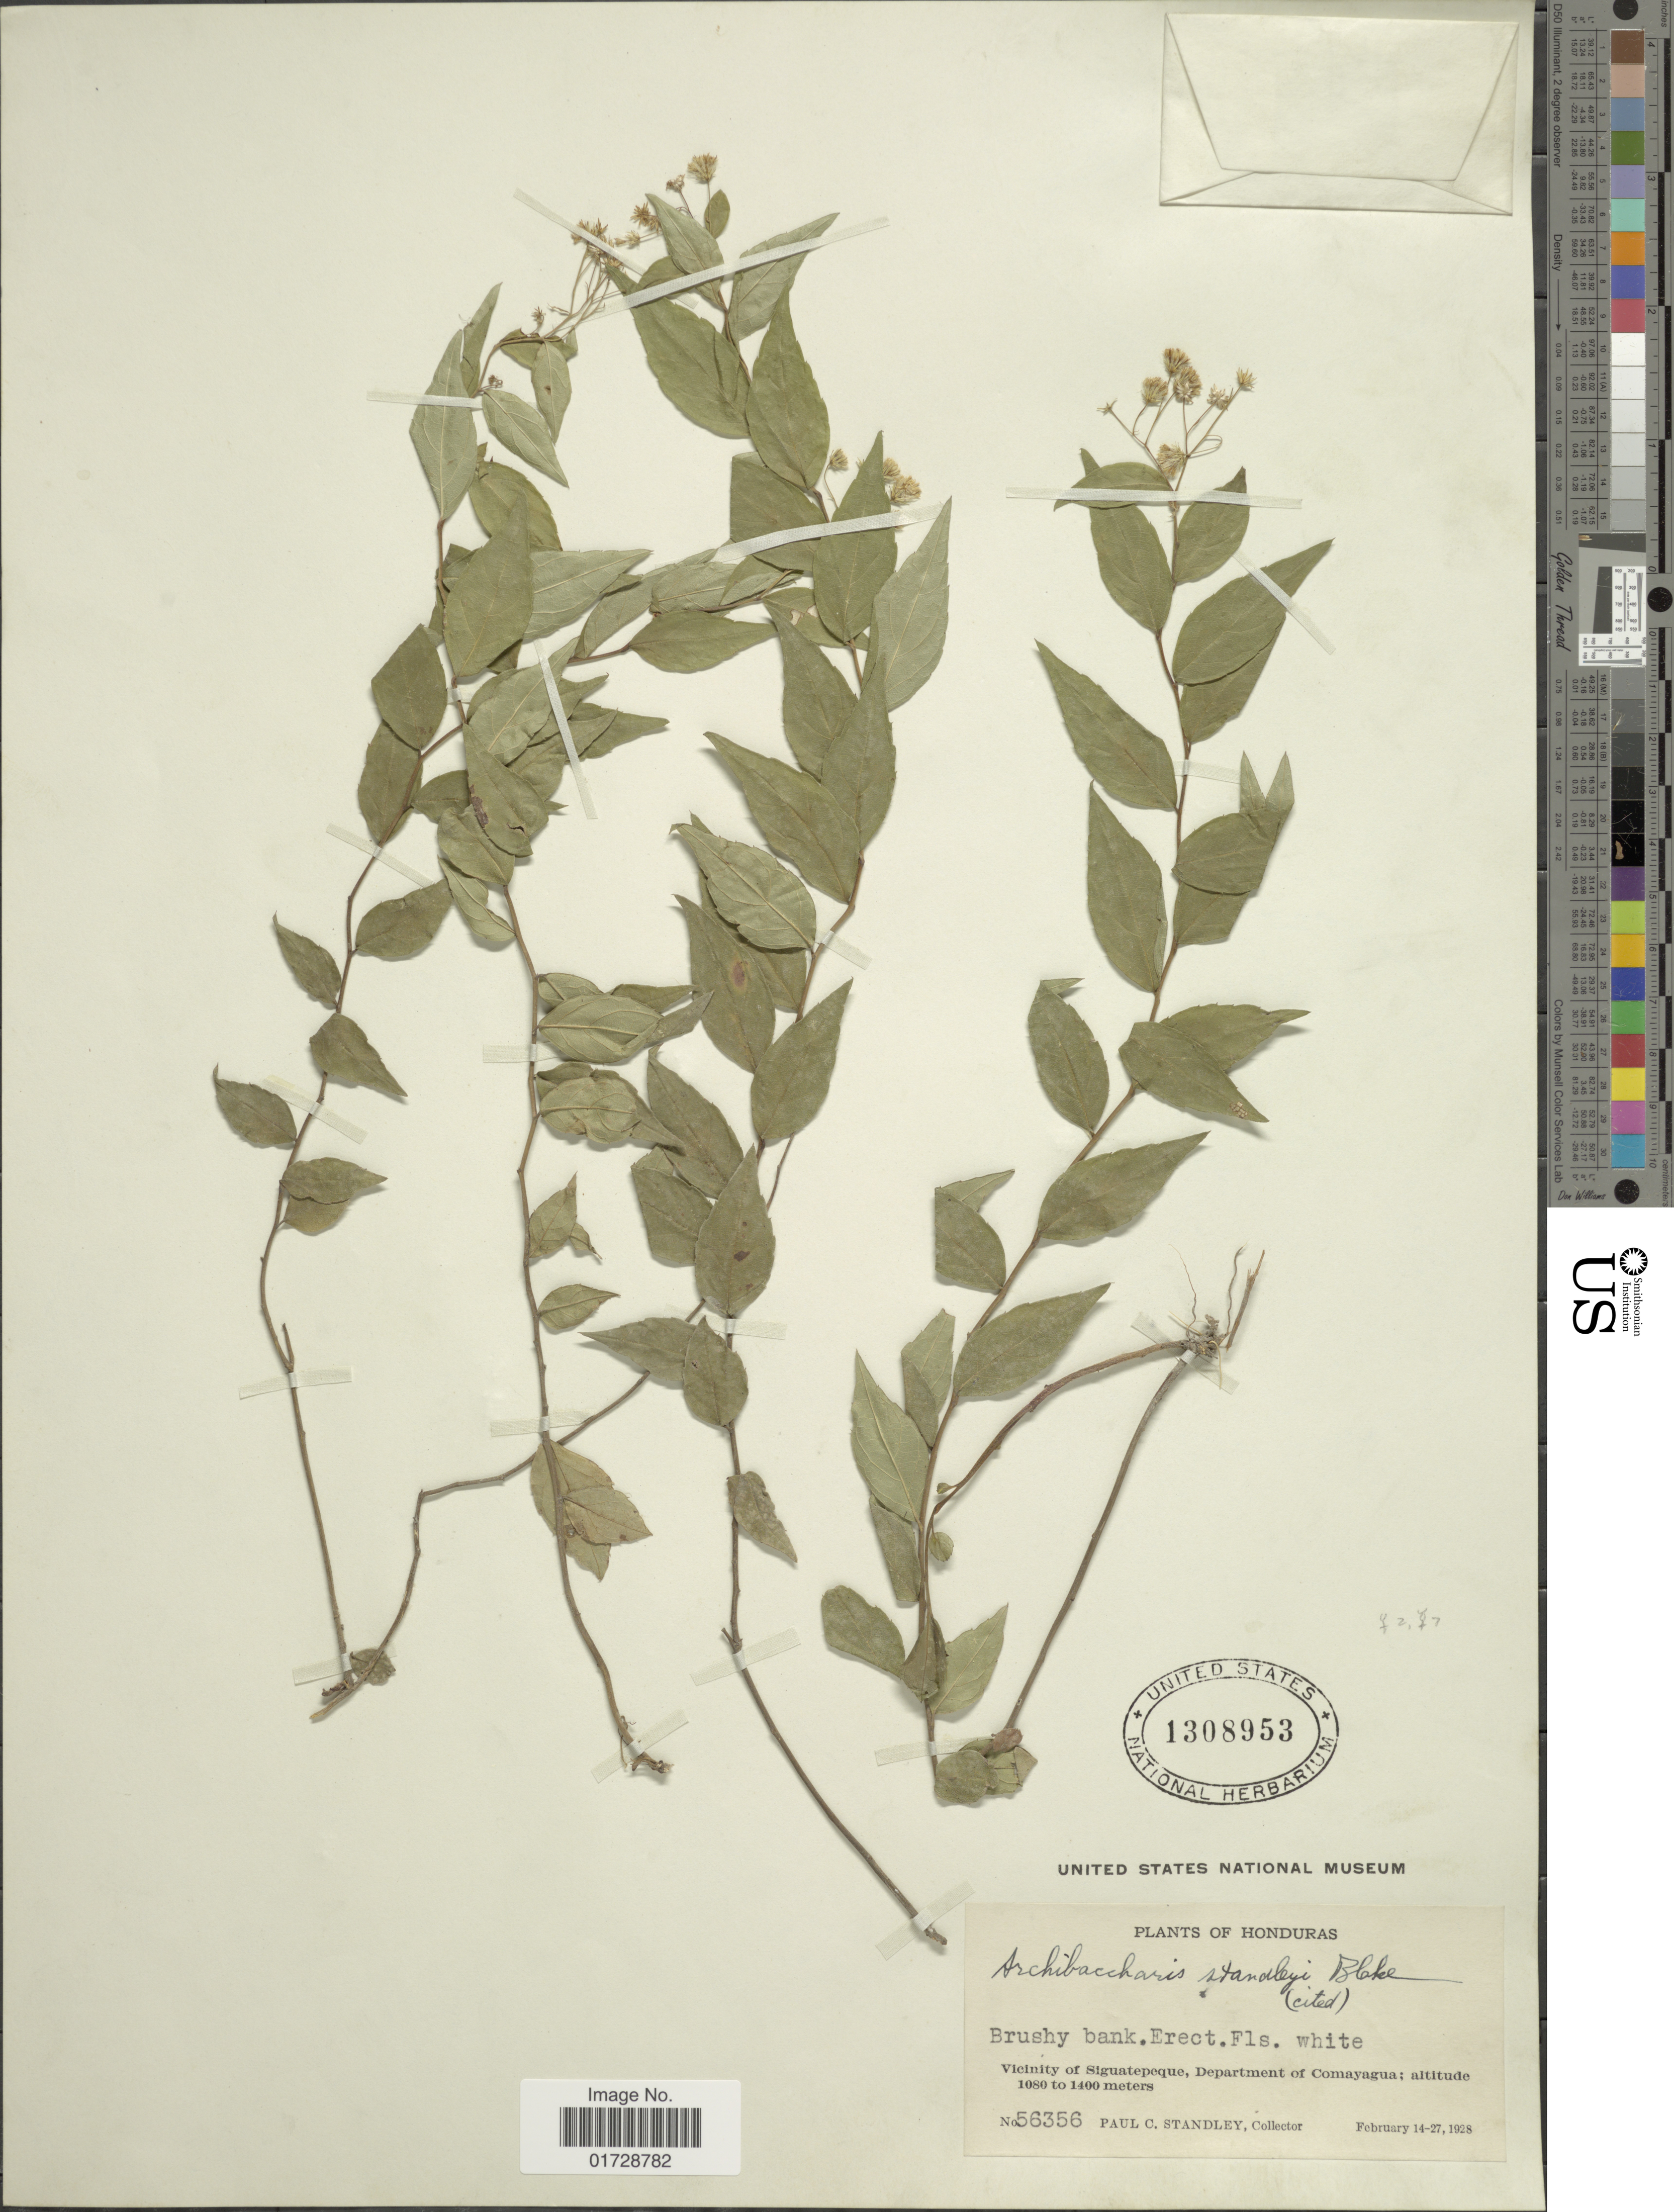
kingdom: Plantae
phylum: Tracheophyta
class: Magnoliopsida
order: Asterales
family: Asteraceae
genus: Archibaccharis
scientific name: Archibaccharis standleyi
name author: S.F. Blake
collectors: P. C. Standley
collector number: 56356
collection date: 1928-02-14/1928-02-27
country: Honduras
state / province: Comayagua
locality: Vicinity of Siguatepeque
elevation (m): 1080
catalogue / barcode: US 1308953